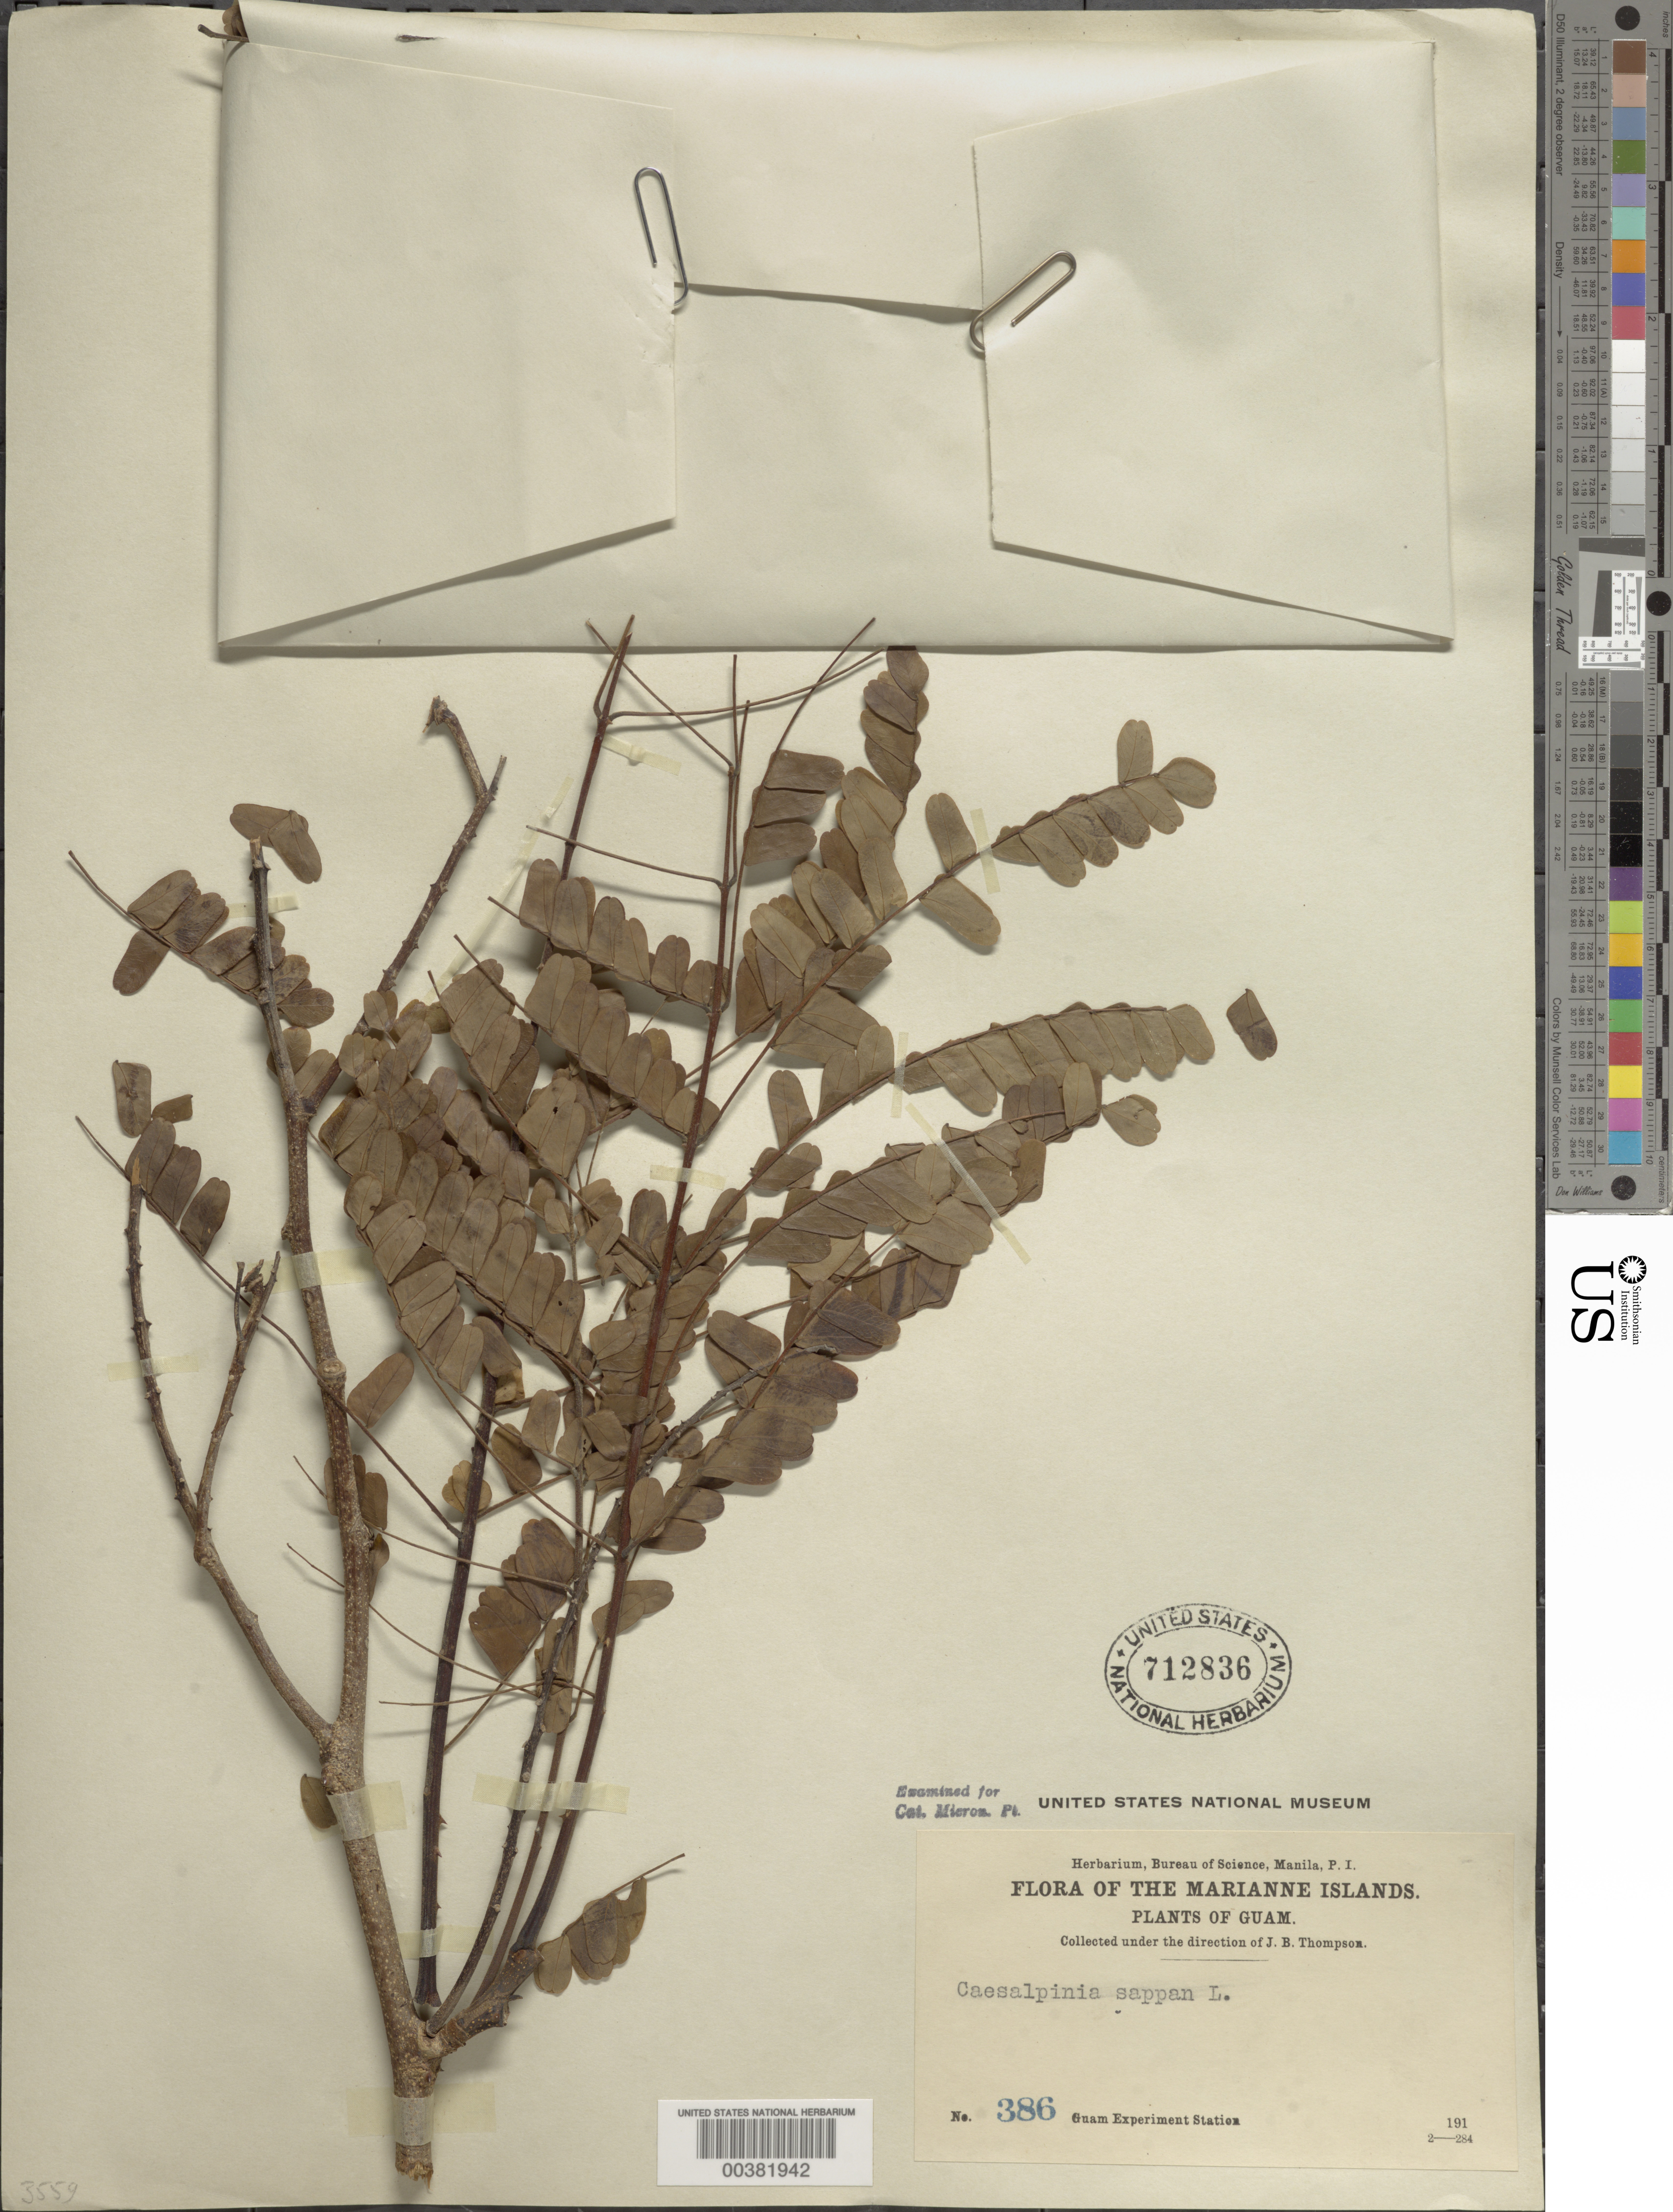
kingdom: Plantae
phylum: Tracheophyta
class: Magnoliopsida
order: Fabales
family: Fabaceae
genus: Biancaea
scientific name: Biancaea sappan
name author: (L.) Tod.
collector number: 386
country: Guam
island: Guam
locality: Guam experiment station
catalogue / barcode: US 712836